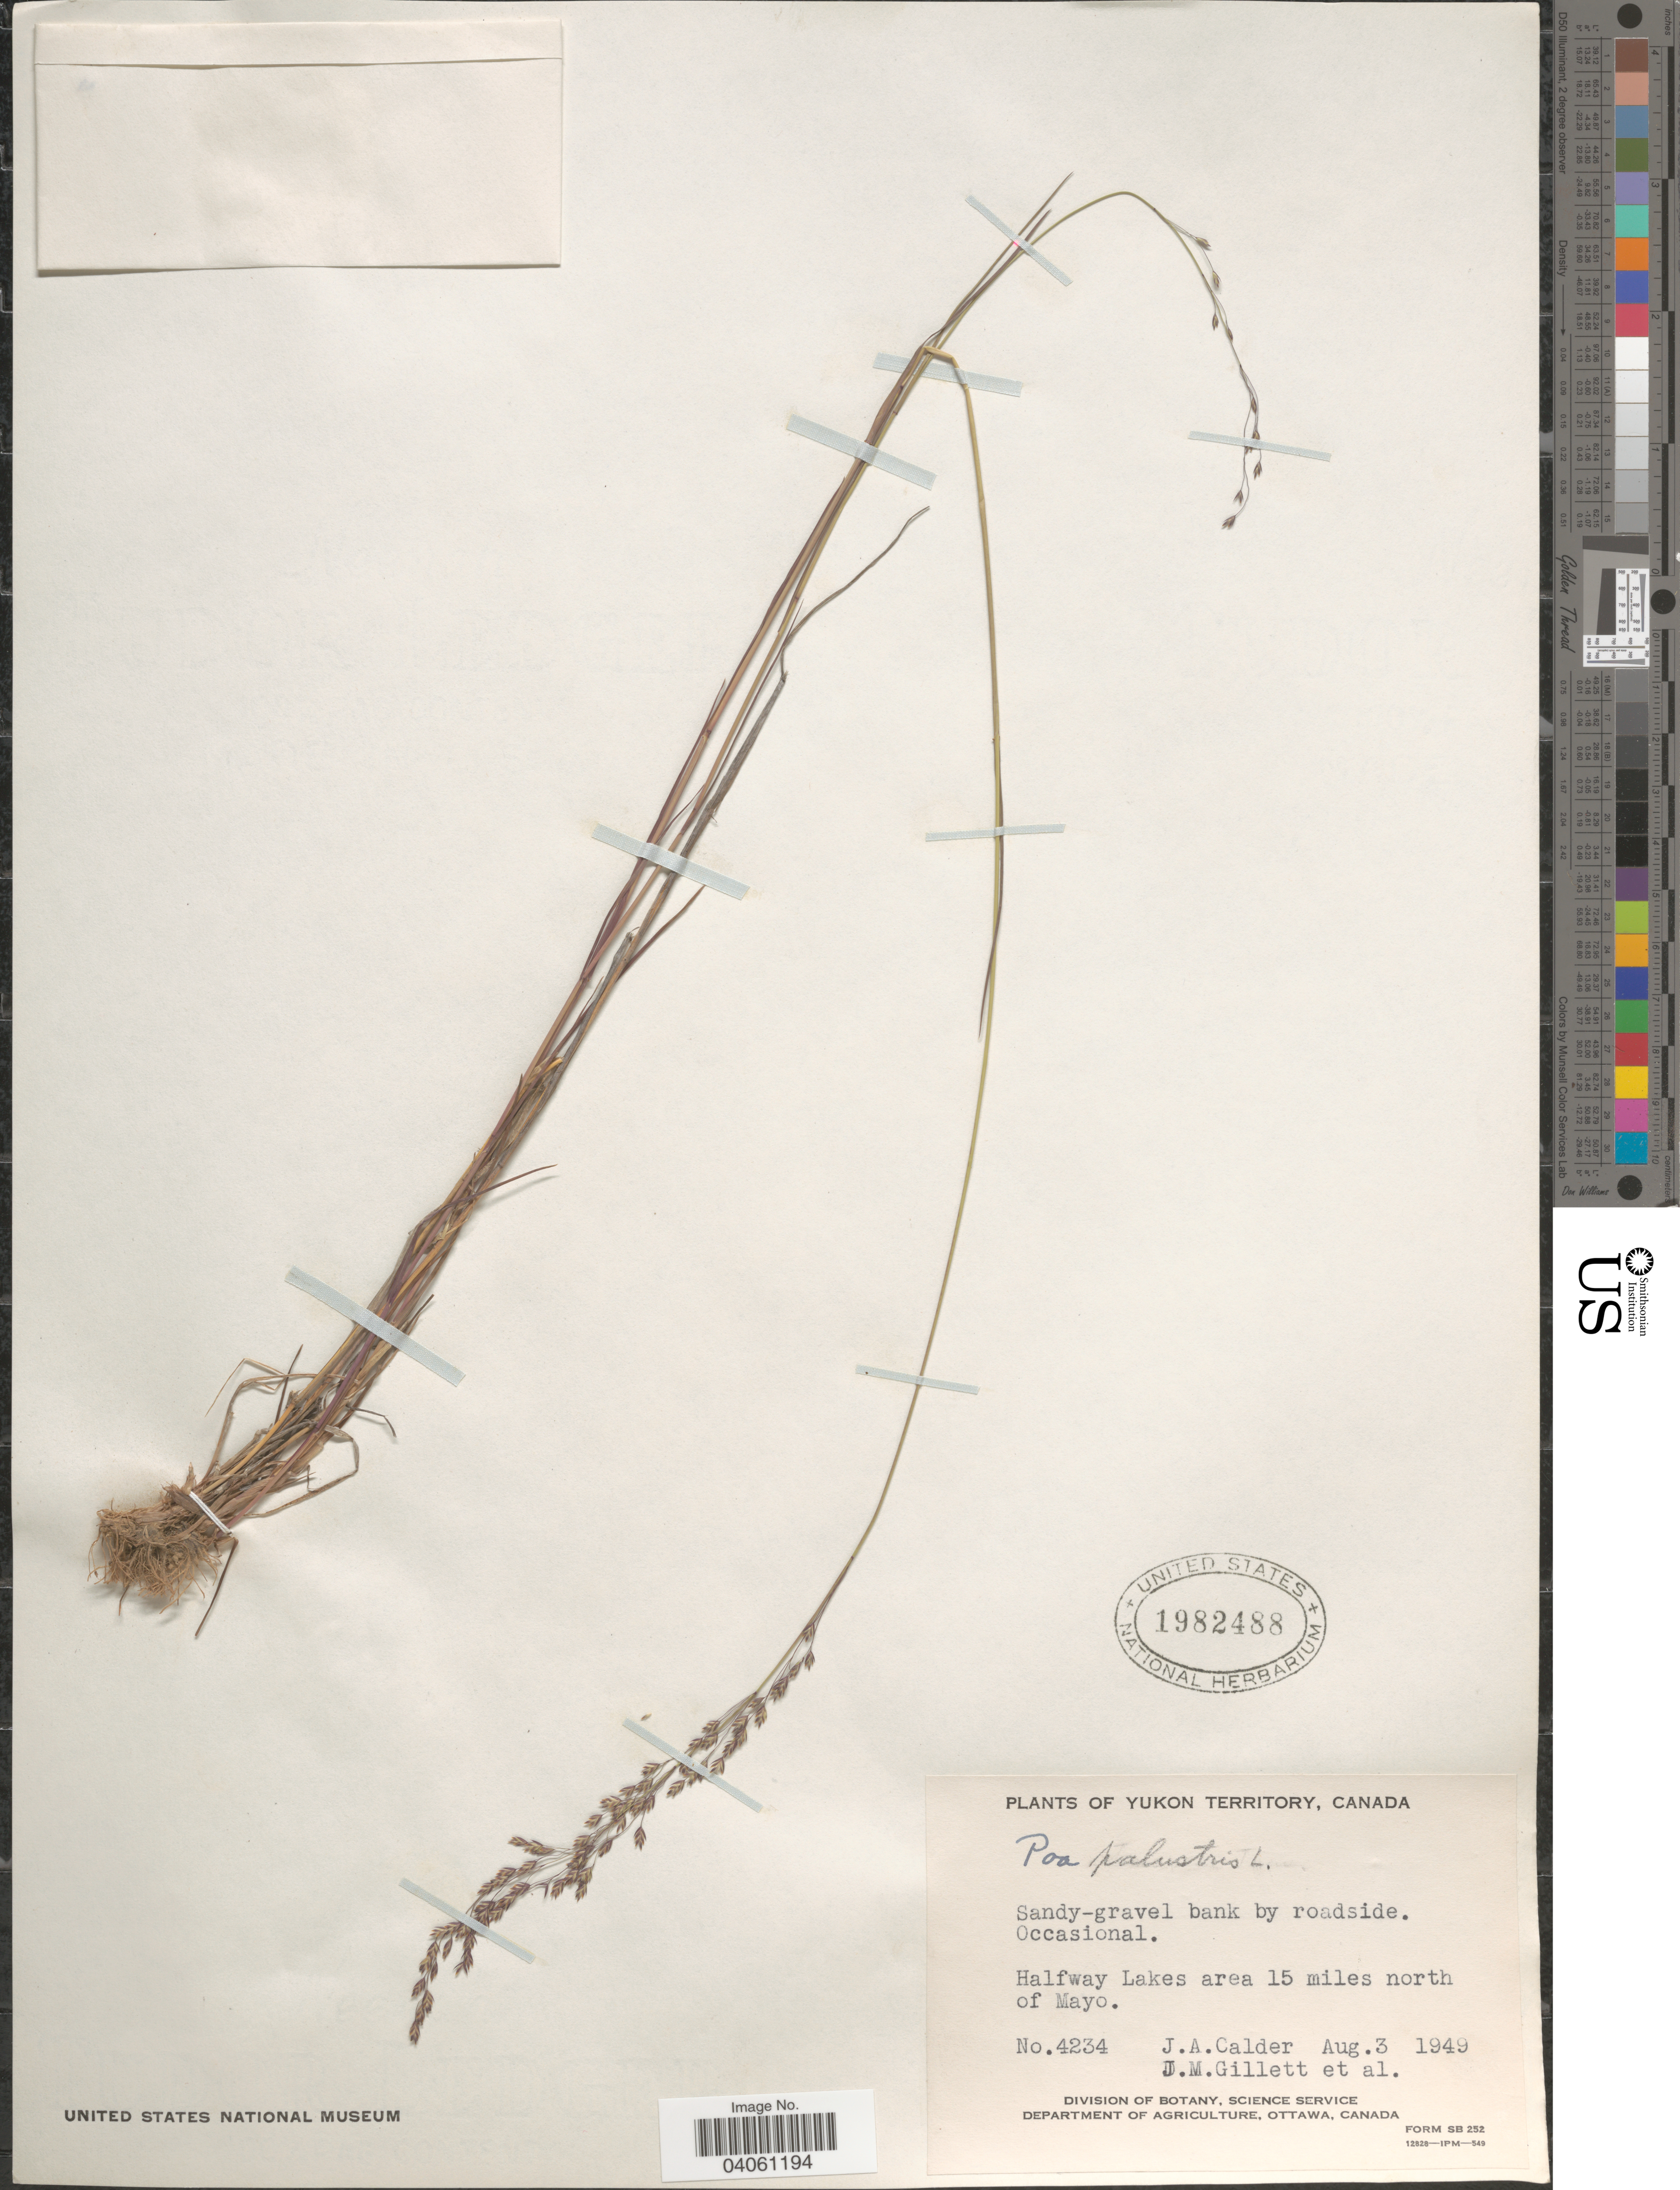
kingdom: Plantae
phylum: Tracheophyta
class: Liliopsida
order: Poales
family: Poaceae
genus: Poa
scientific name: Poa palustris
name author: L.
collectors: J. A. Calder, J. M. Gillett & et al.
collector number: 4234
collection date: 1949-08-03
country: Canada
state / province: Yukon Territory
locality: Sandy-gravel bank by roadside. Halfway Lakes area 15 miles north of Mayo.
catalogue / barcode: US 1982488